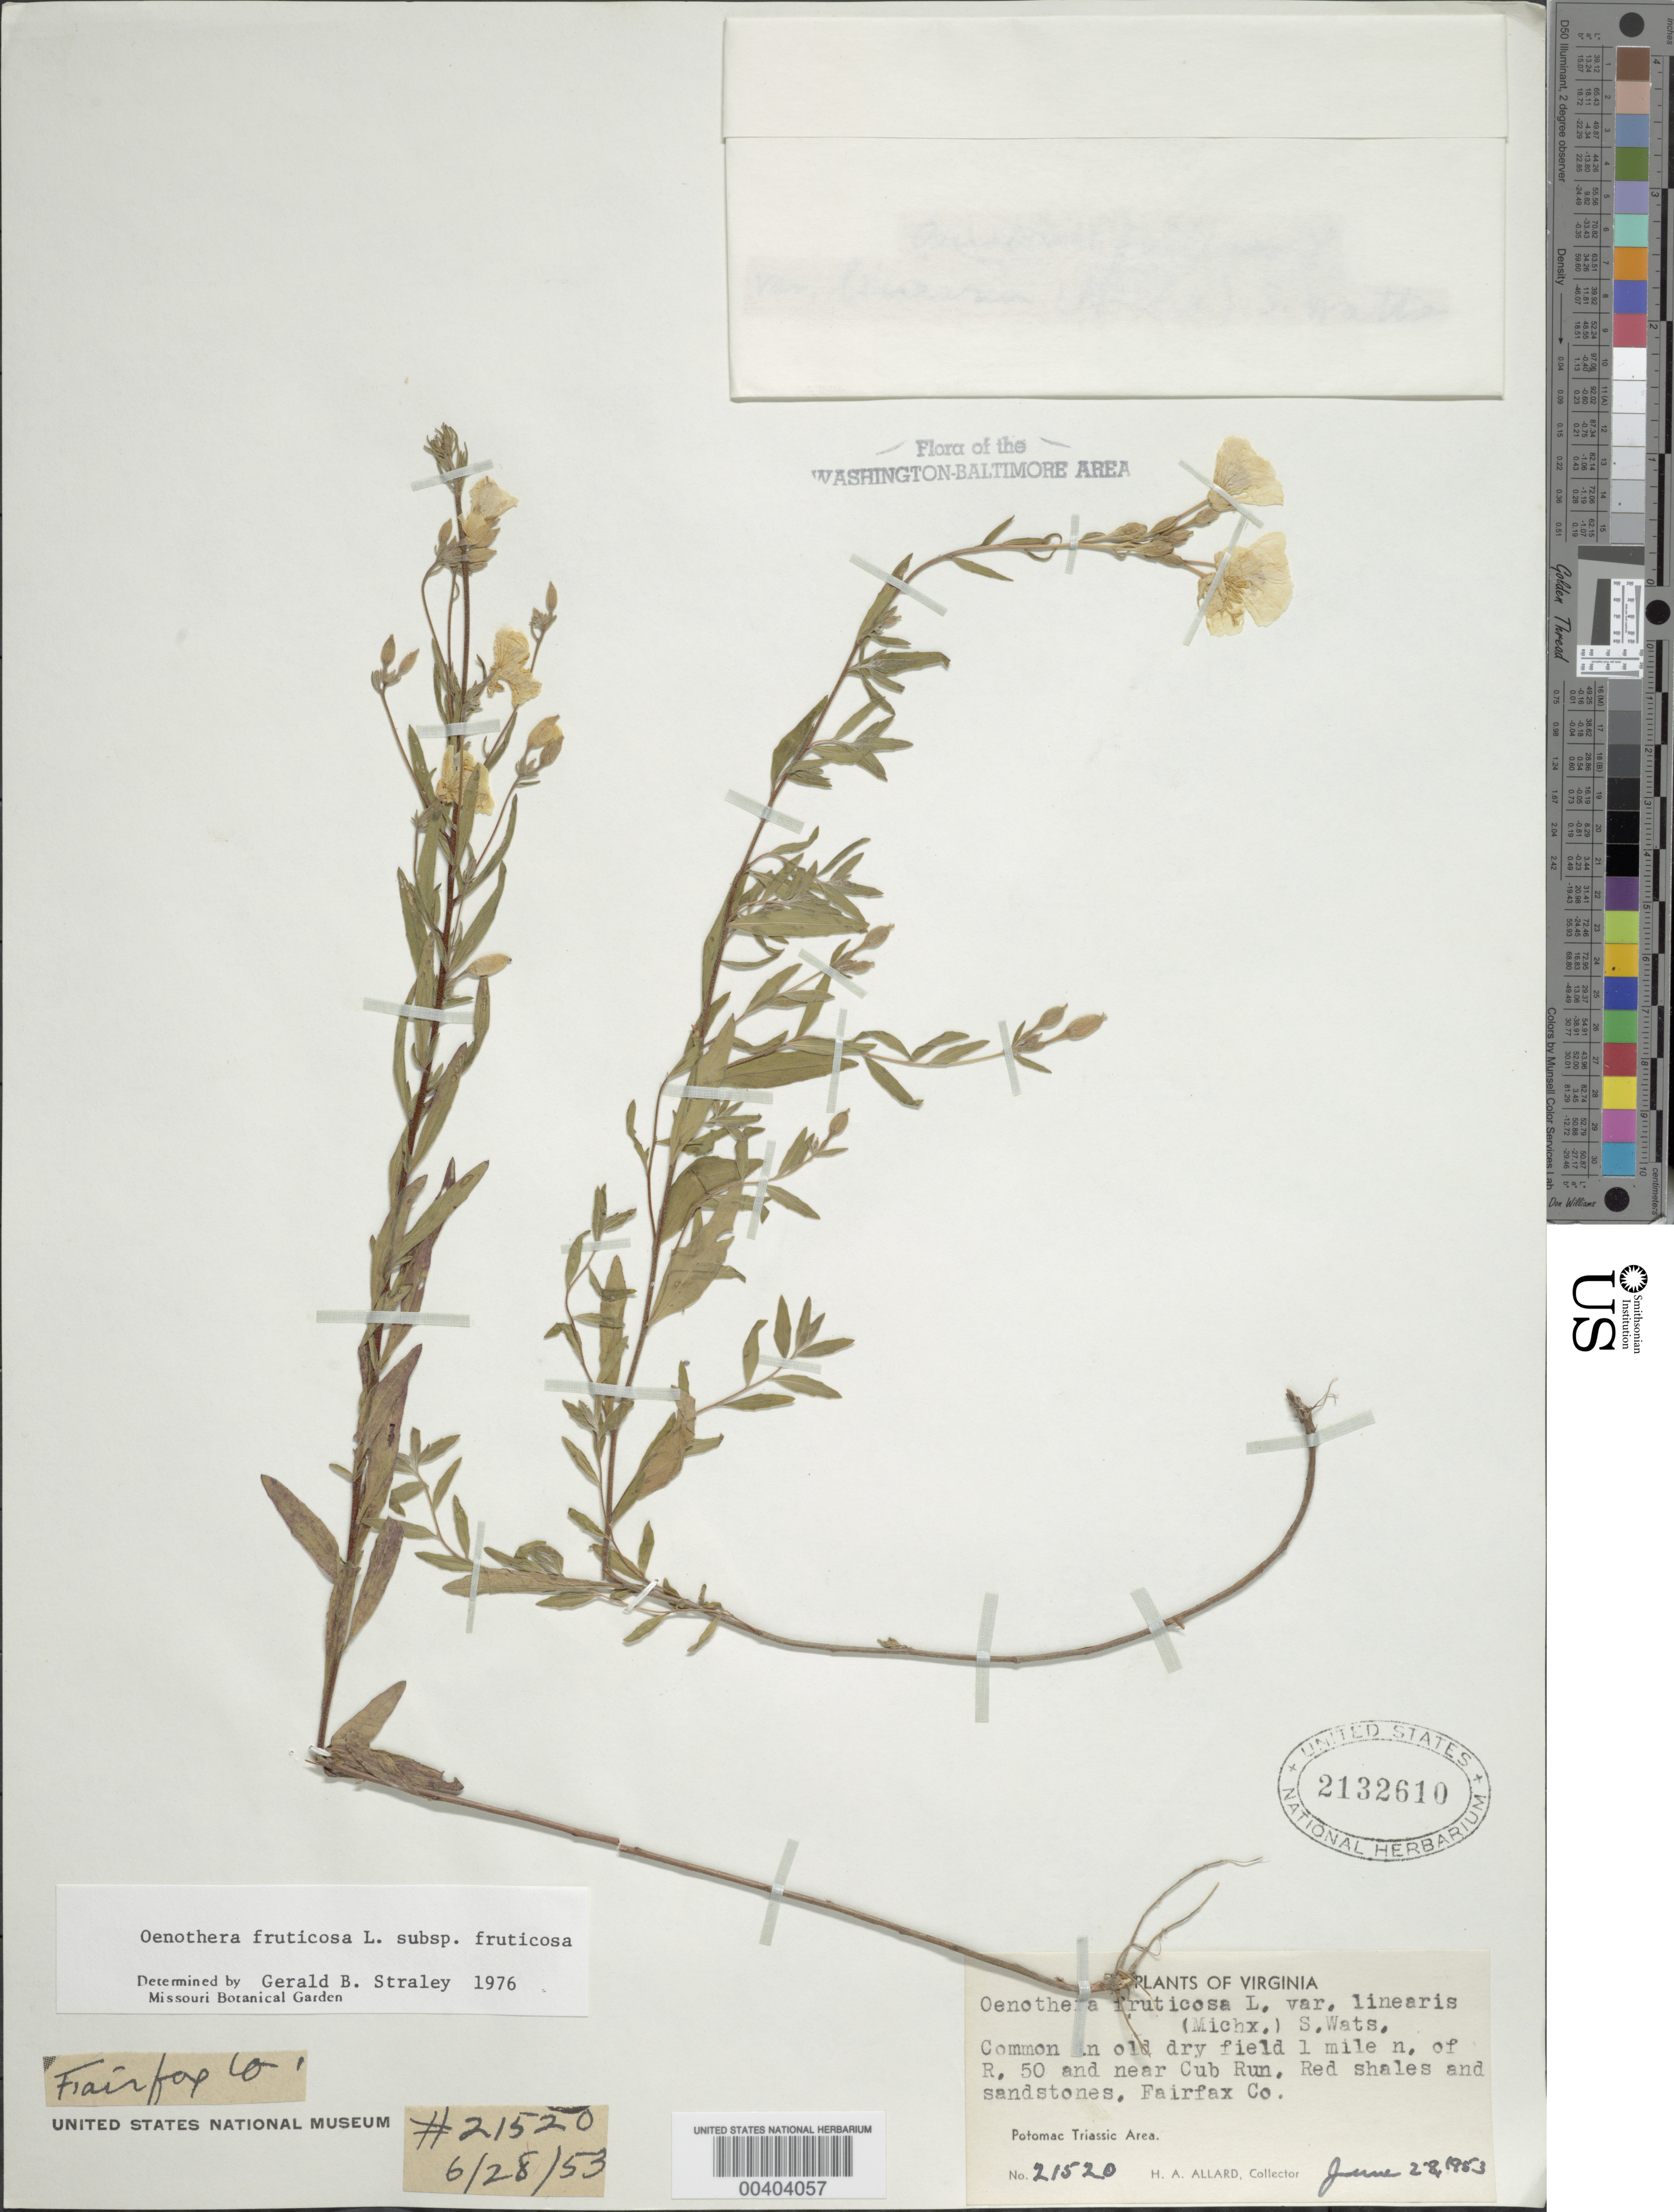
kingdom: Plantae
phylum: Tracheophyta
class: Magnoliopsida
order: Myrtales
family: Onagraceae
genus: Oenothera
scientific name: Oenothera fruticosa subsp. fruticosa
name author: L.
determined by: Straley, G. B.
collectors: H. A. Allard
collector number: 21520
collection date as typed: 28 Jun 1953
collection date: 1953-06-28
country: United States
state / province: Virginia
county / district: Fairfax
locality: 1 mi. N of Rt. 50 and near Cub Run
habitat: Old field, red shales and sandstone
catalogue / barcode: US 2132610